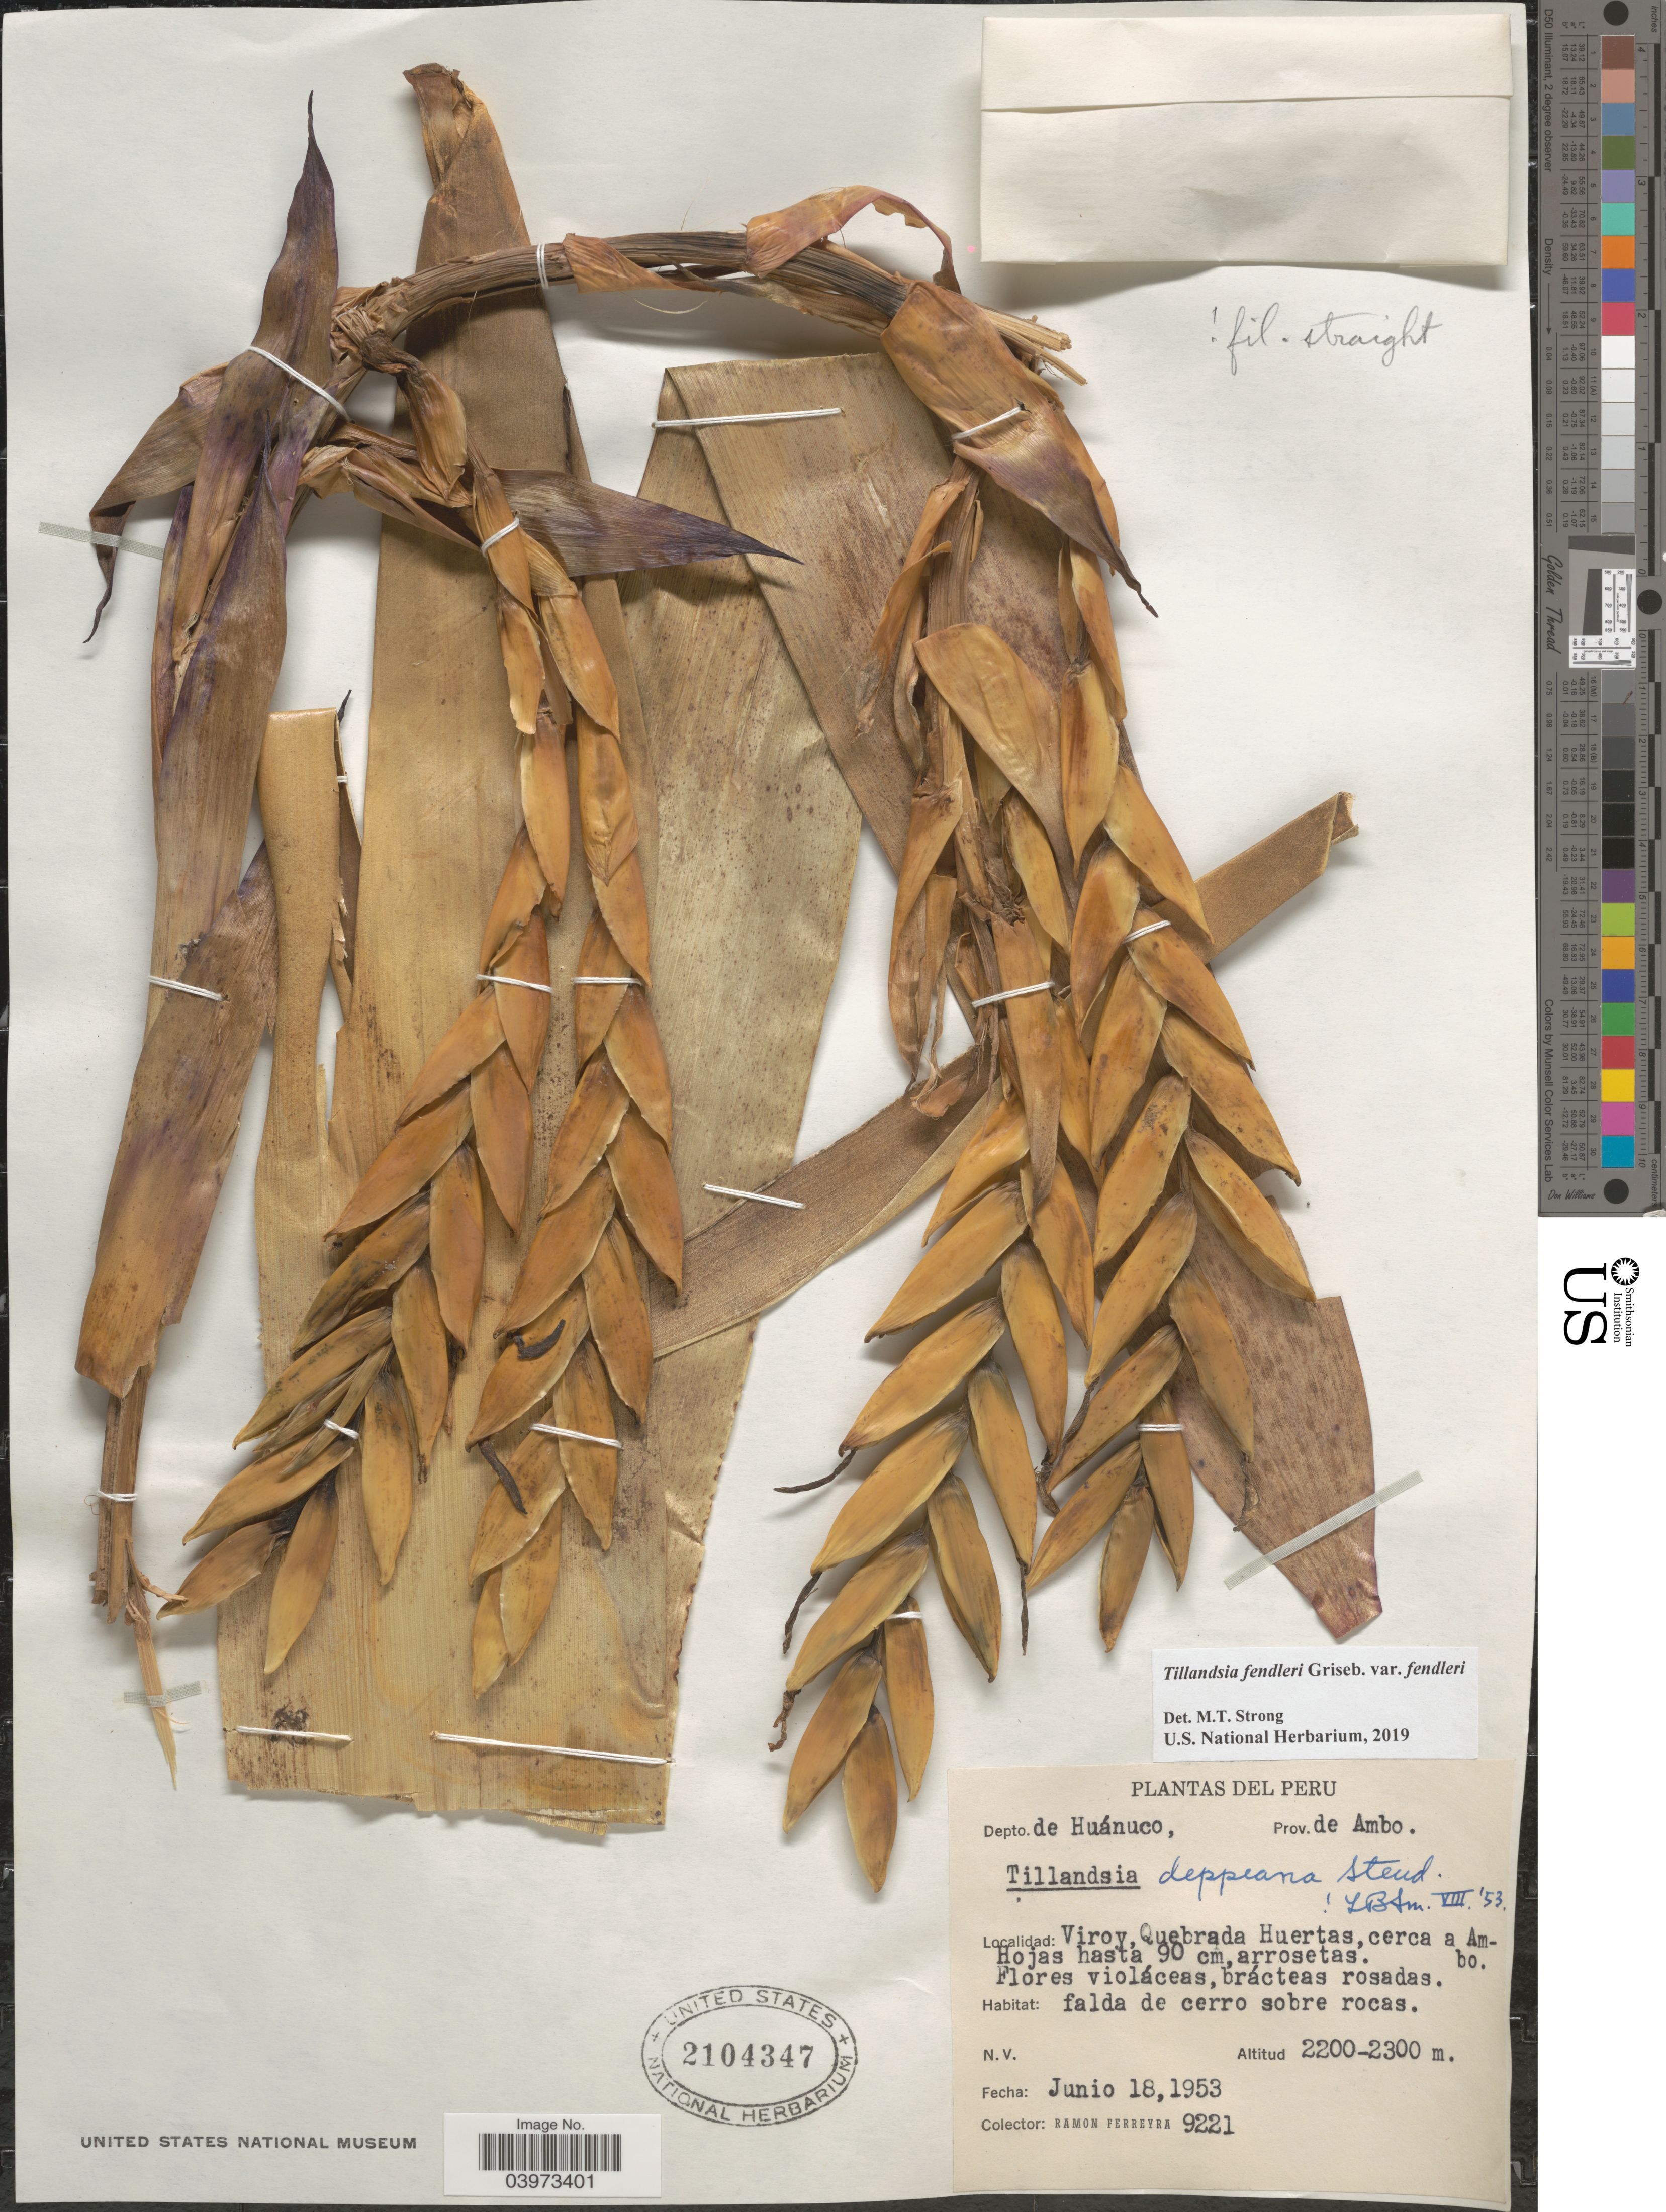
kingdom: Plantae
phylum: Tracheophyta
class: Liliopsida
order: Poales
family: Bromeliaceae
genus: Tillandsia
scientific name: Tillandsia fendleri var. fendleri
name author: Griseb.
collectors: R. A. Ferreyra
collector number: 9221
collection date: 1953-06-18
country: Peru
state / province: Huánuco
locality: Depto. de Huánuco, Prov. de Ambo. Viroy, Quebrada Huertas, cerca a Ambo.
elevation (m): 2200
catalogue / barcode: US 2104347